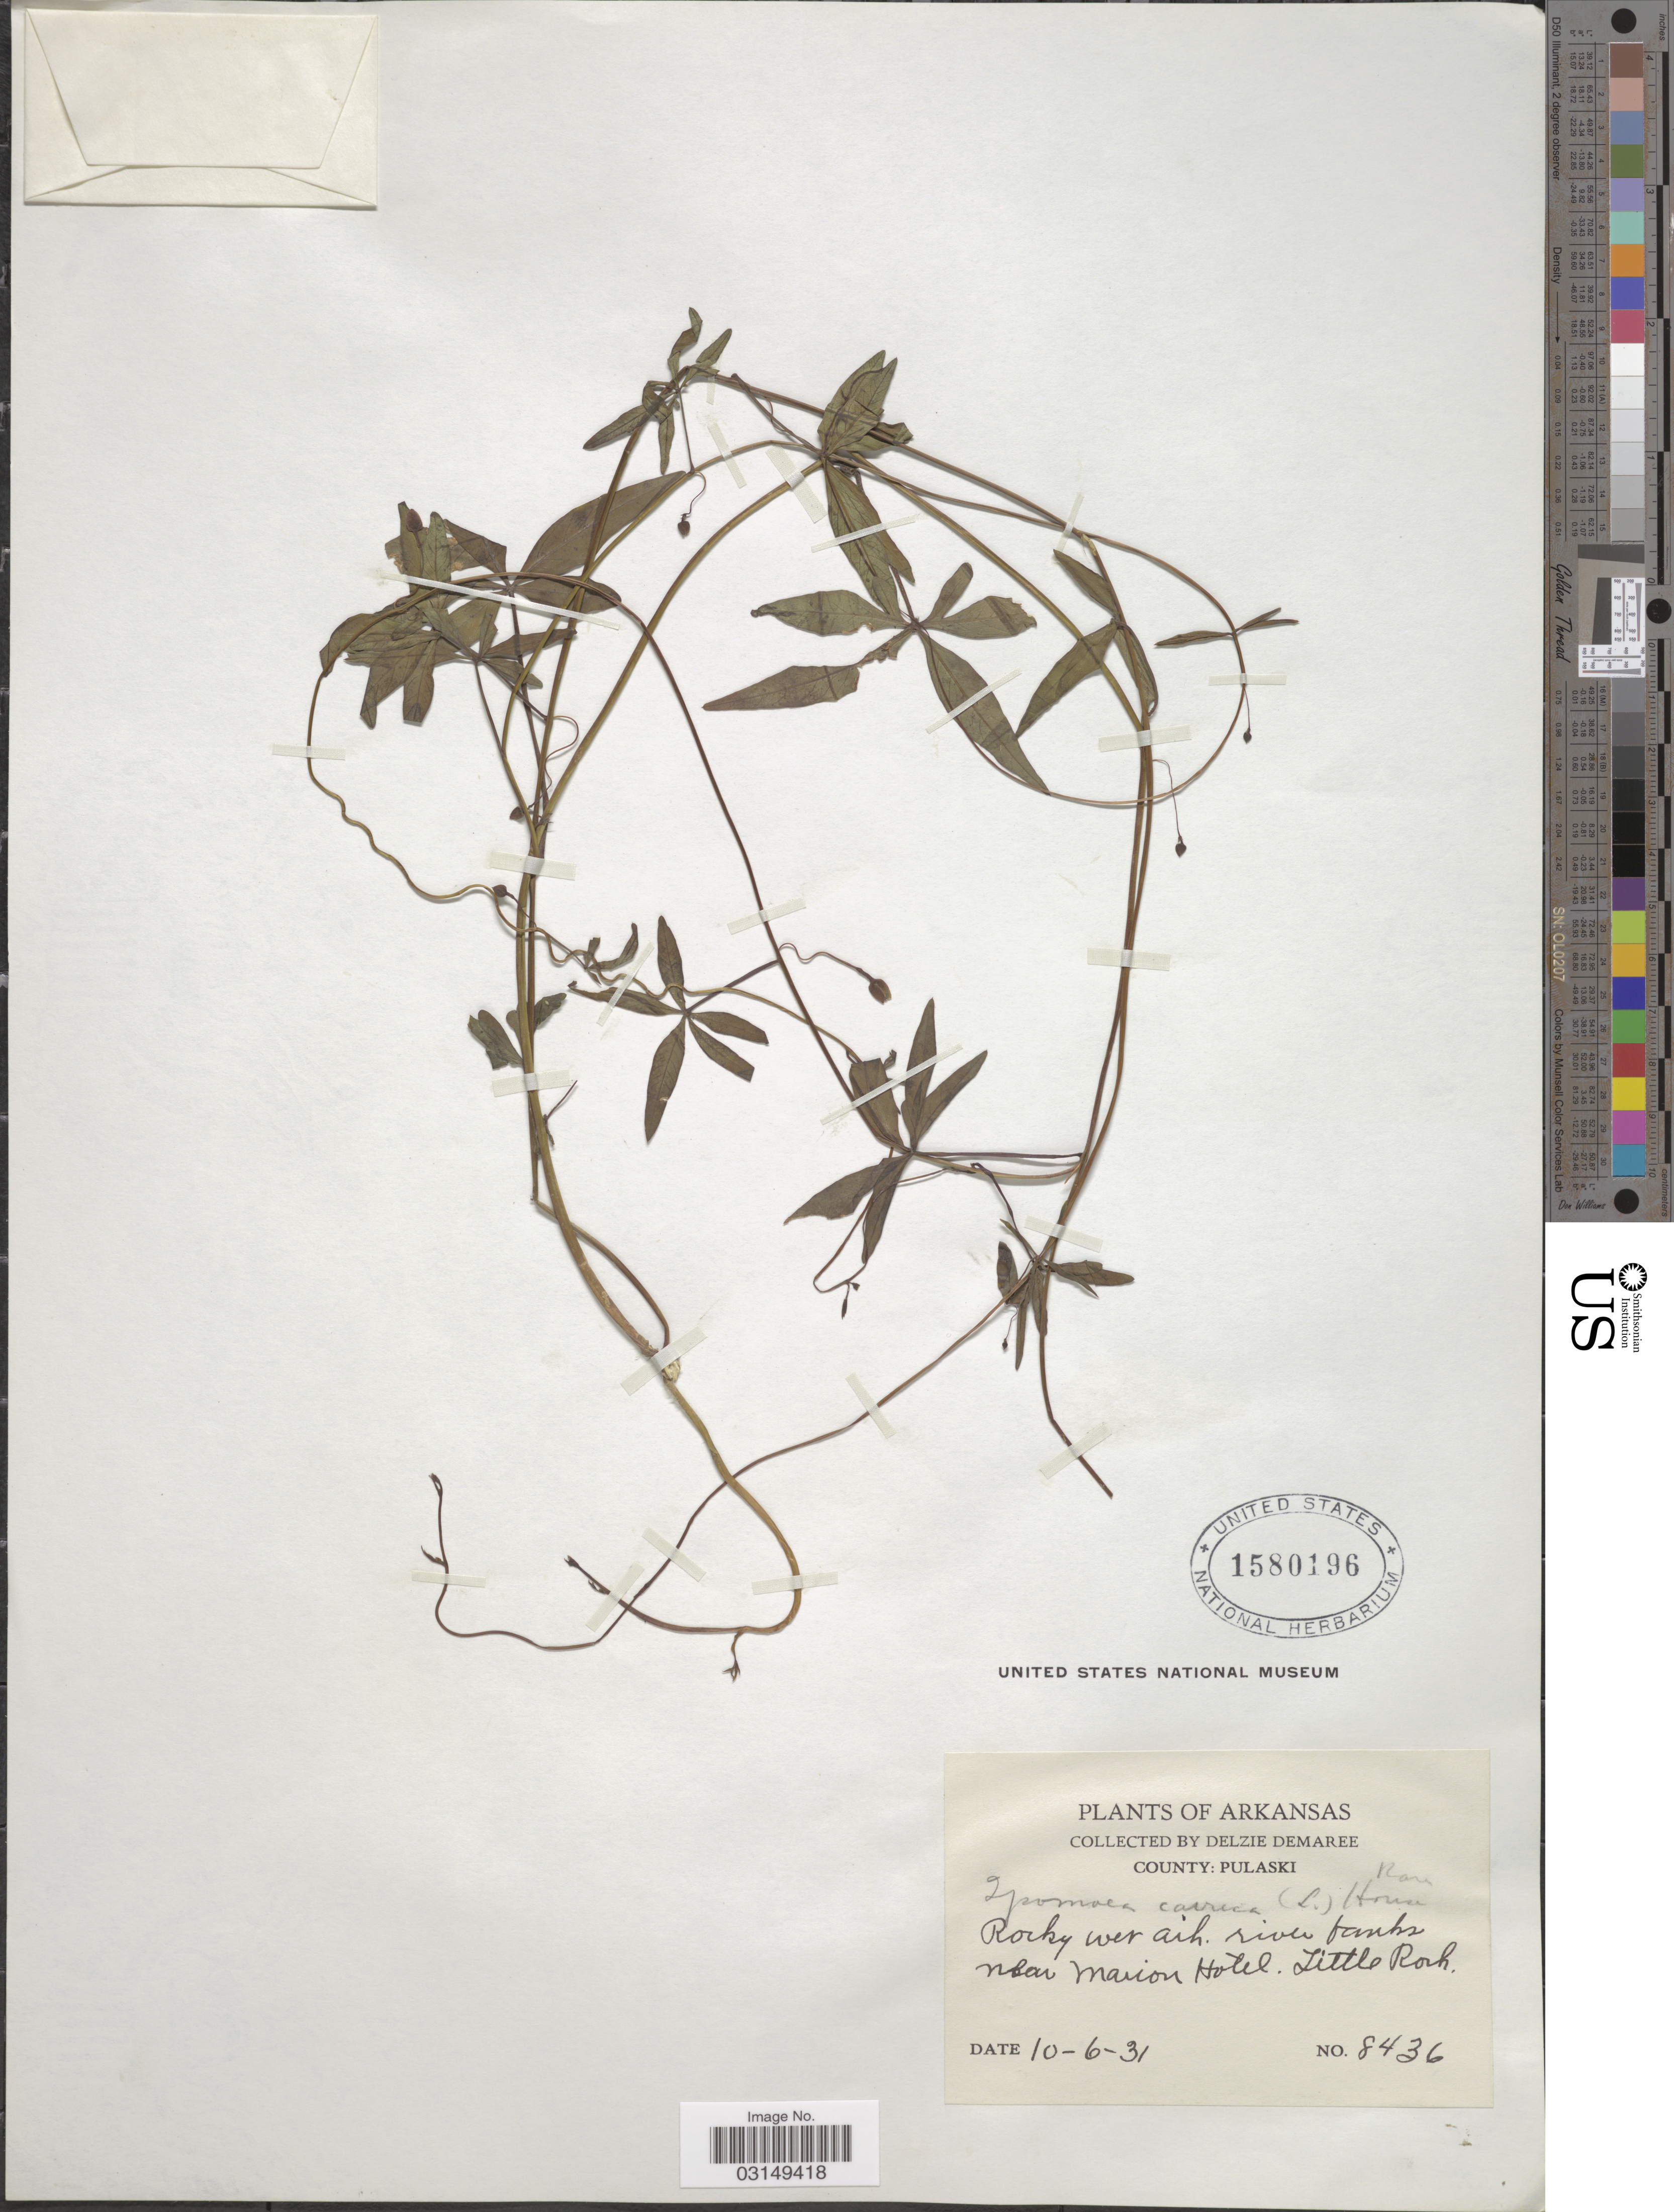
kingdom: Plantae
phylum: Tracheophyta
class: Magnoliopsida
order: Solanales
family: Convolvulaceae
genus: Ipomoea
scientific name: Ipomoea wrightii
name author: A. Gray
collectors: D. Demaree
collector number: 8436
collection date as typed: Transcribed d/m/y: 6/10/31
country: United States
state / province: Arkansas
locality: County: Pulaski. river banks near marion Hotel. Little Rock.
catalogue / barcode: US 1580196